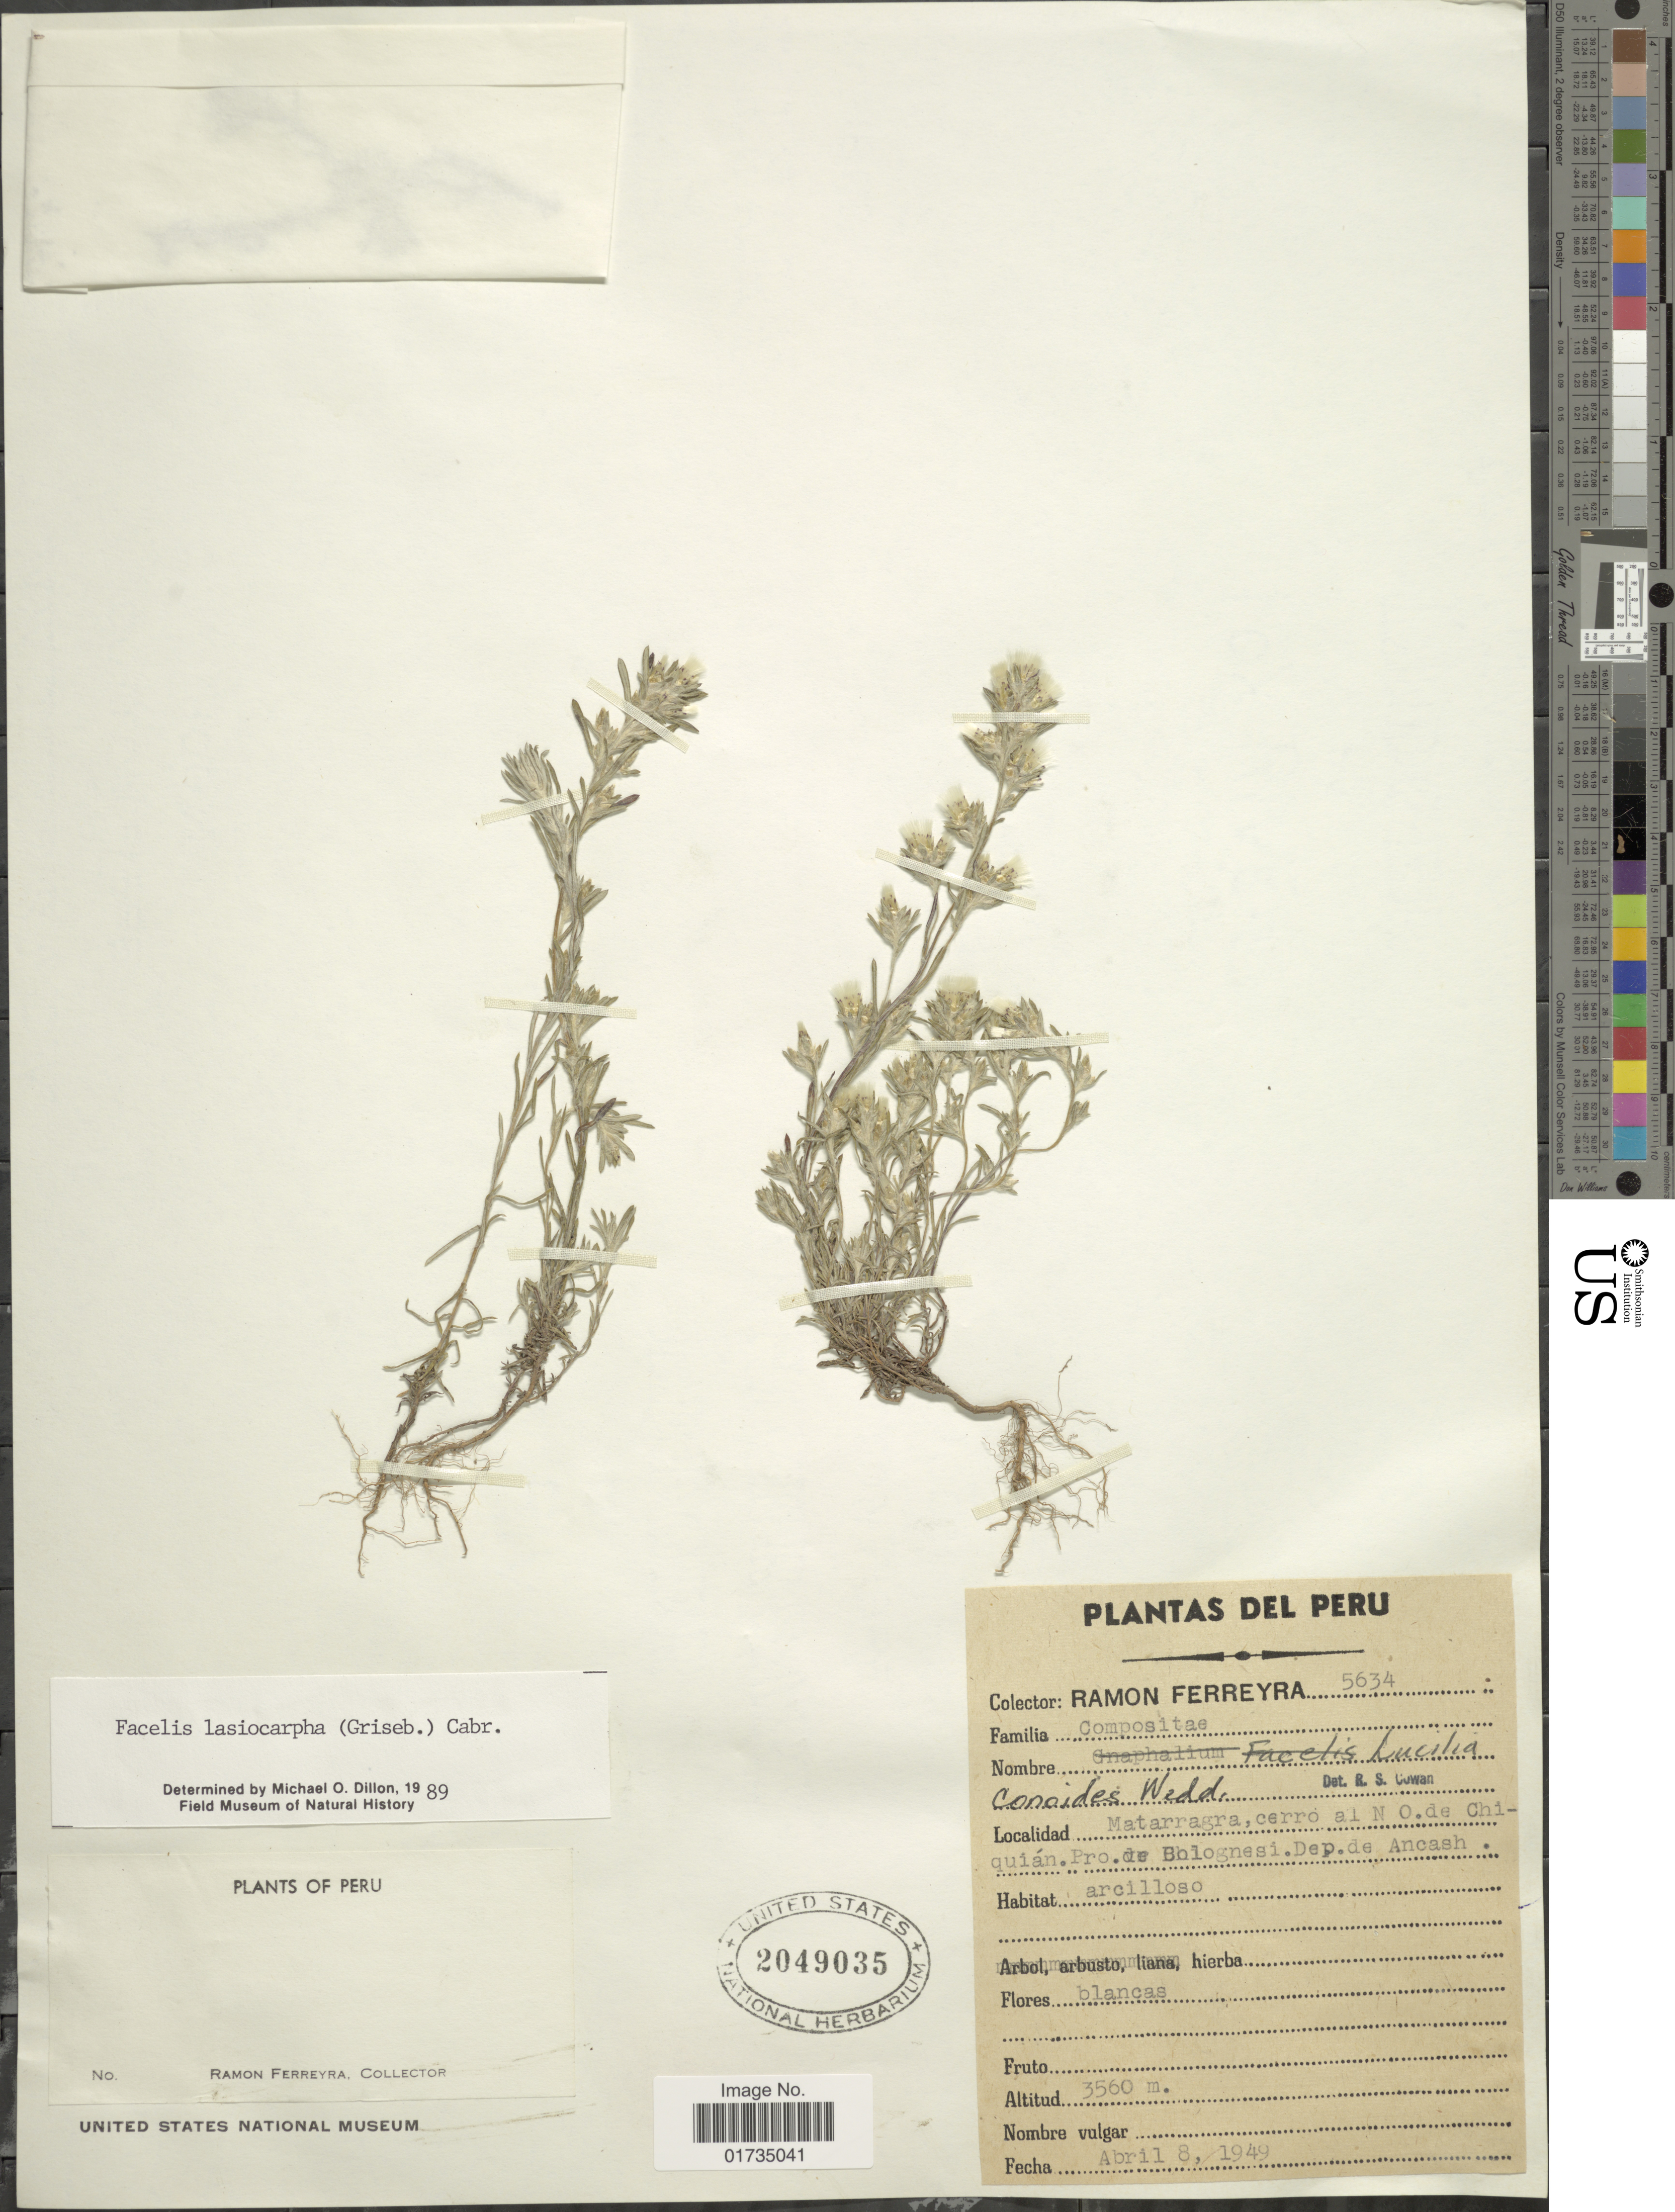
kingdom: Plantae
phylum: Tracheophyta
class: Magnoliopsida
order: Asterales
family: Asteraceae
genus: Facelis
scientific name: Facelis lasiocarpa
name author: (Griseb.) Cabrera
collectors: R. A. Ferreyra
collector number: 5634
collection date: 1949-04-08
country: Peru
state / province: Ancash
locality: Peru. Matarragra, cerro al N O. de Chiquian. Pro. Bolognesi. Dep. de Ancash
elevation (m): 3560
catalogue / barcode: US 2049035